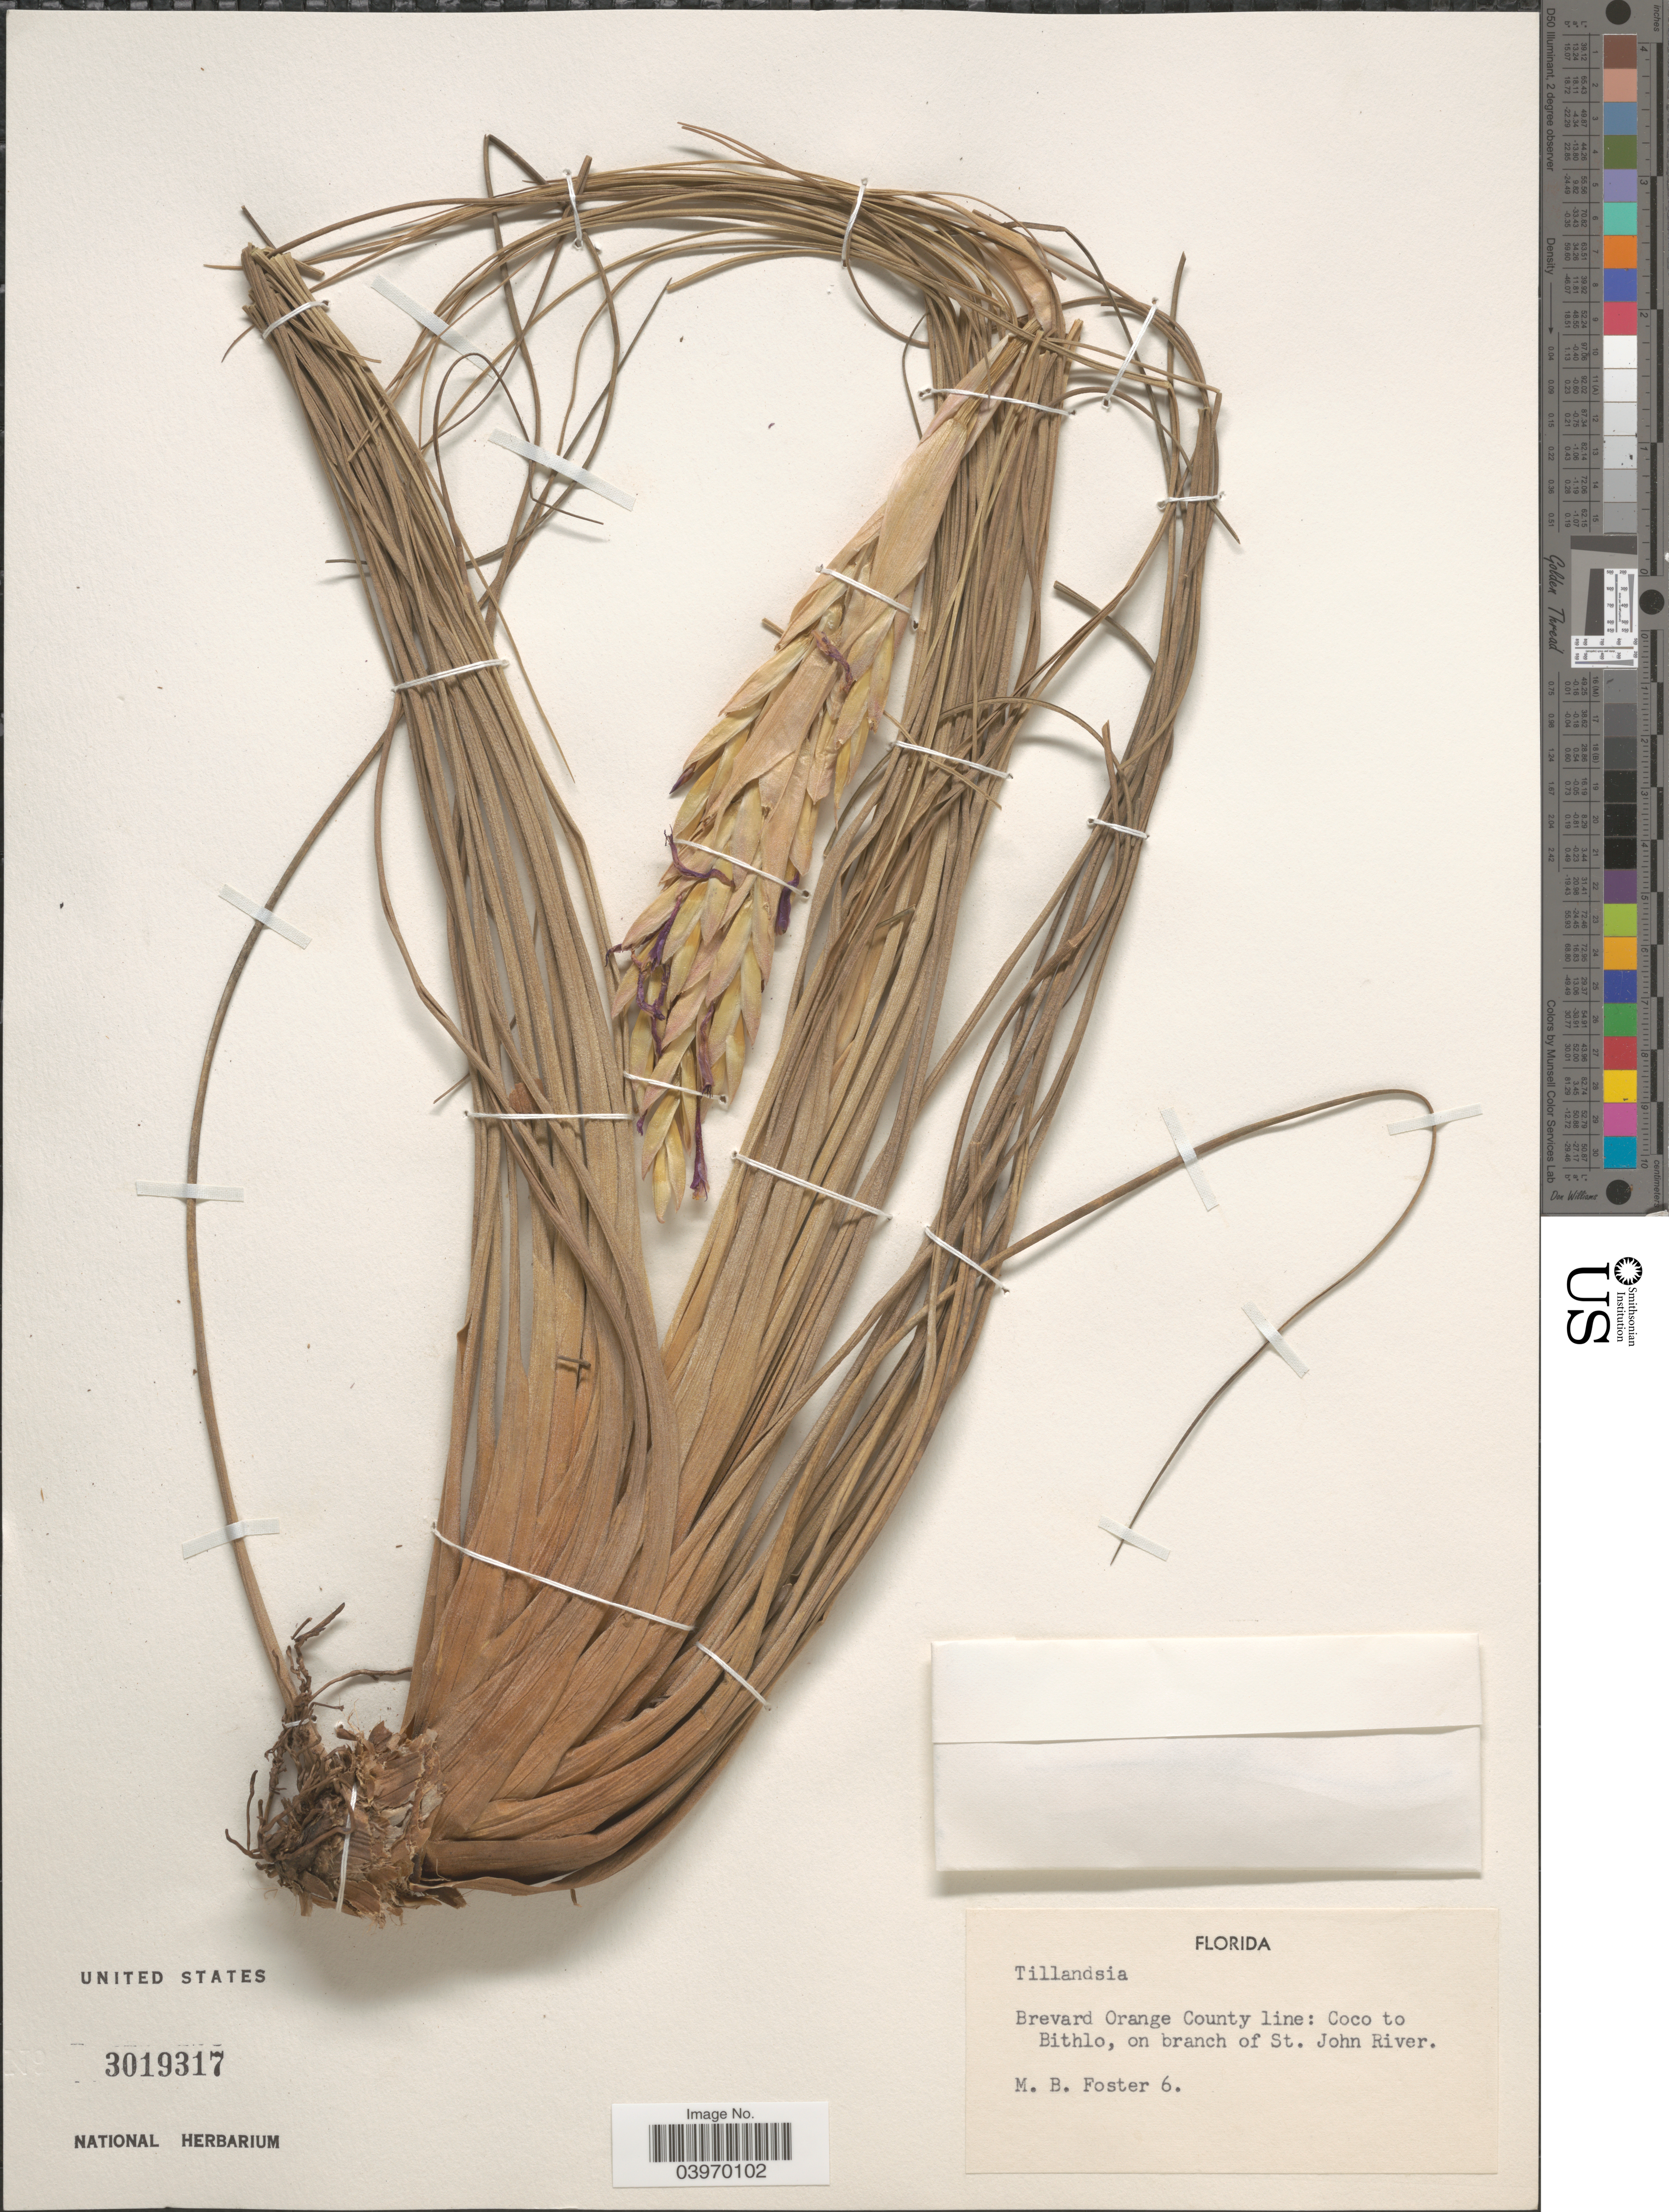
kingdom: Plantae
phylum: Tracheophyta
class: Liliopsida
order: Poales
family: Bromeliaceae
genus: Tillandsia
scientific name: Tillandsia sp.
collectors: M. B. Foster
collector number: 6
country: United States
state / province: Florida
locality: Brevard Orange County line: Coco to Bithlo, on branch of St. John River.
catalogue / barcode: US 3019317